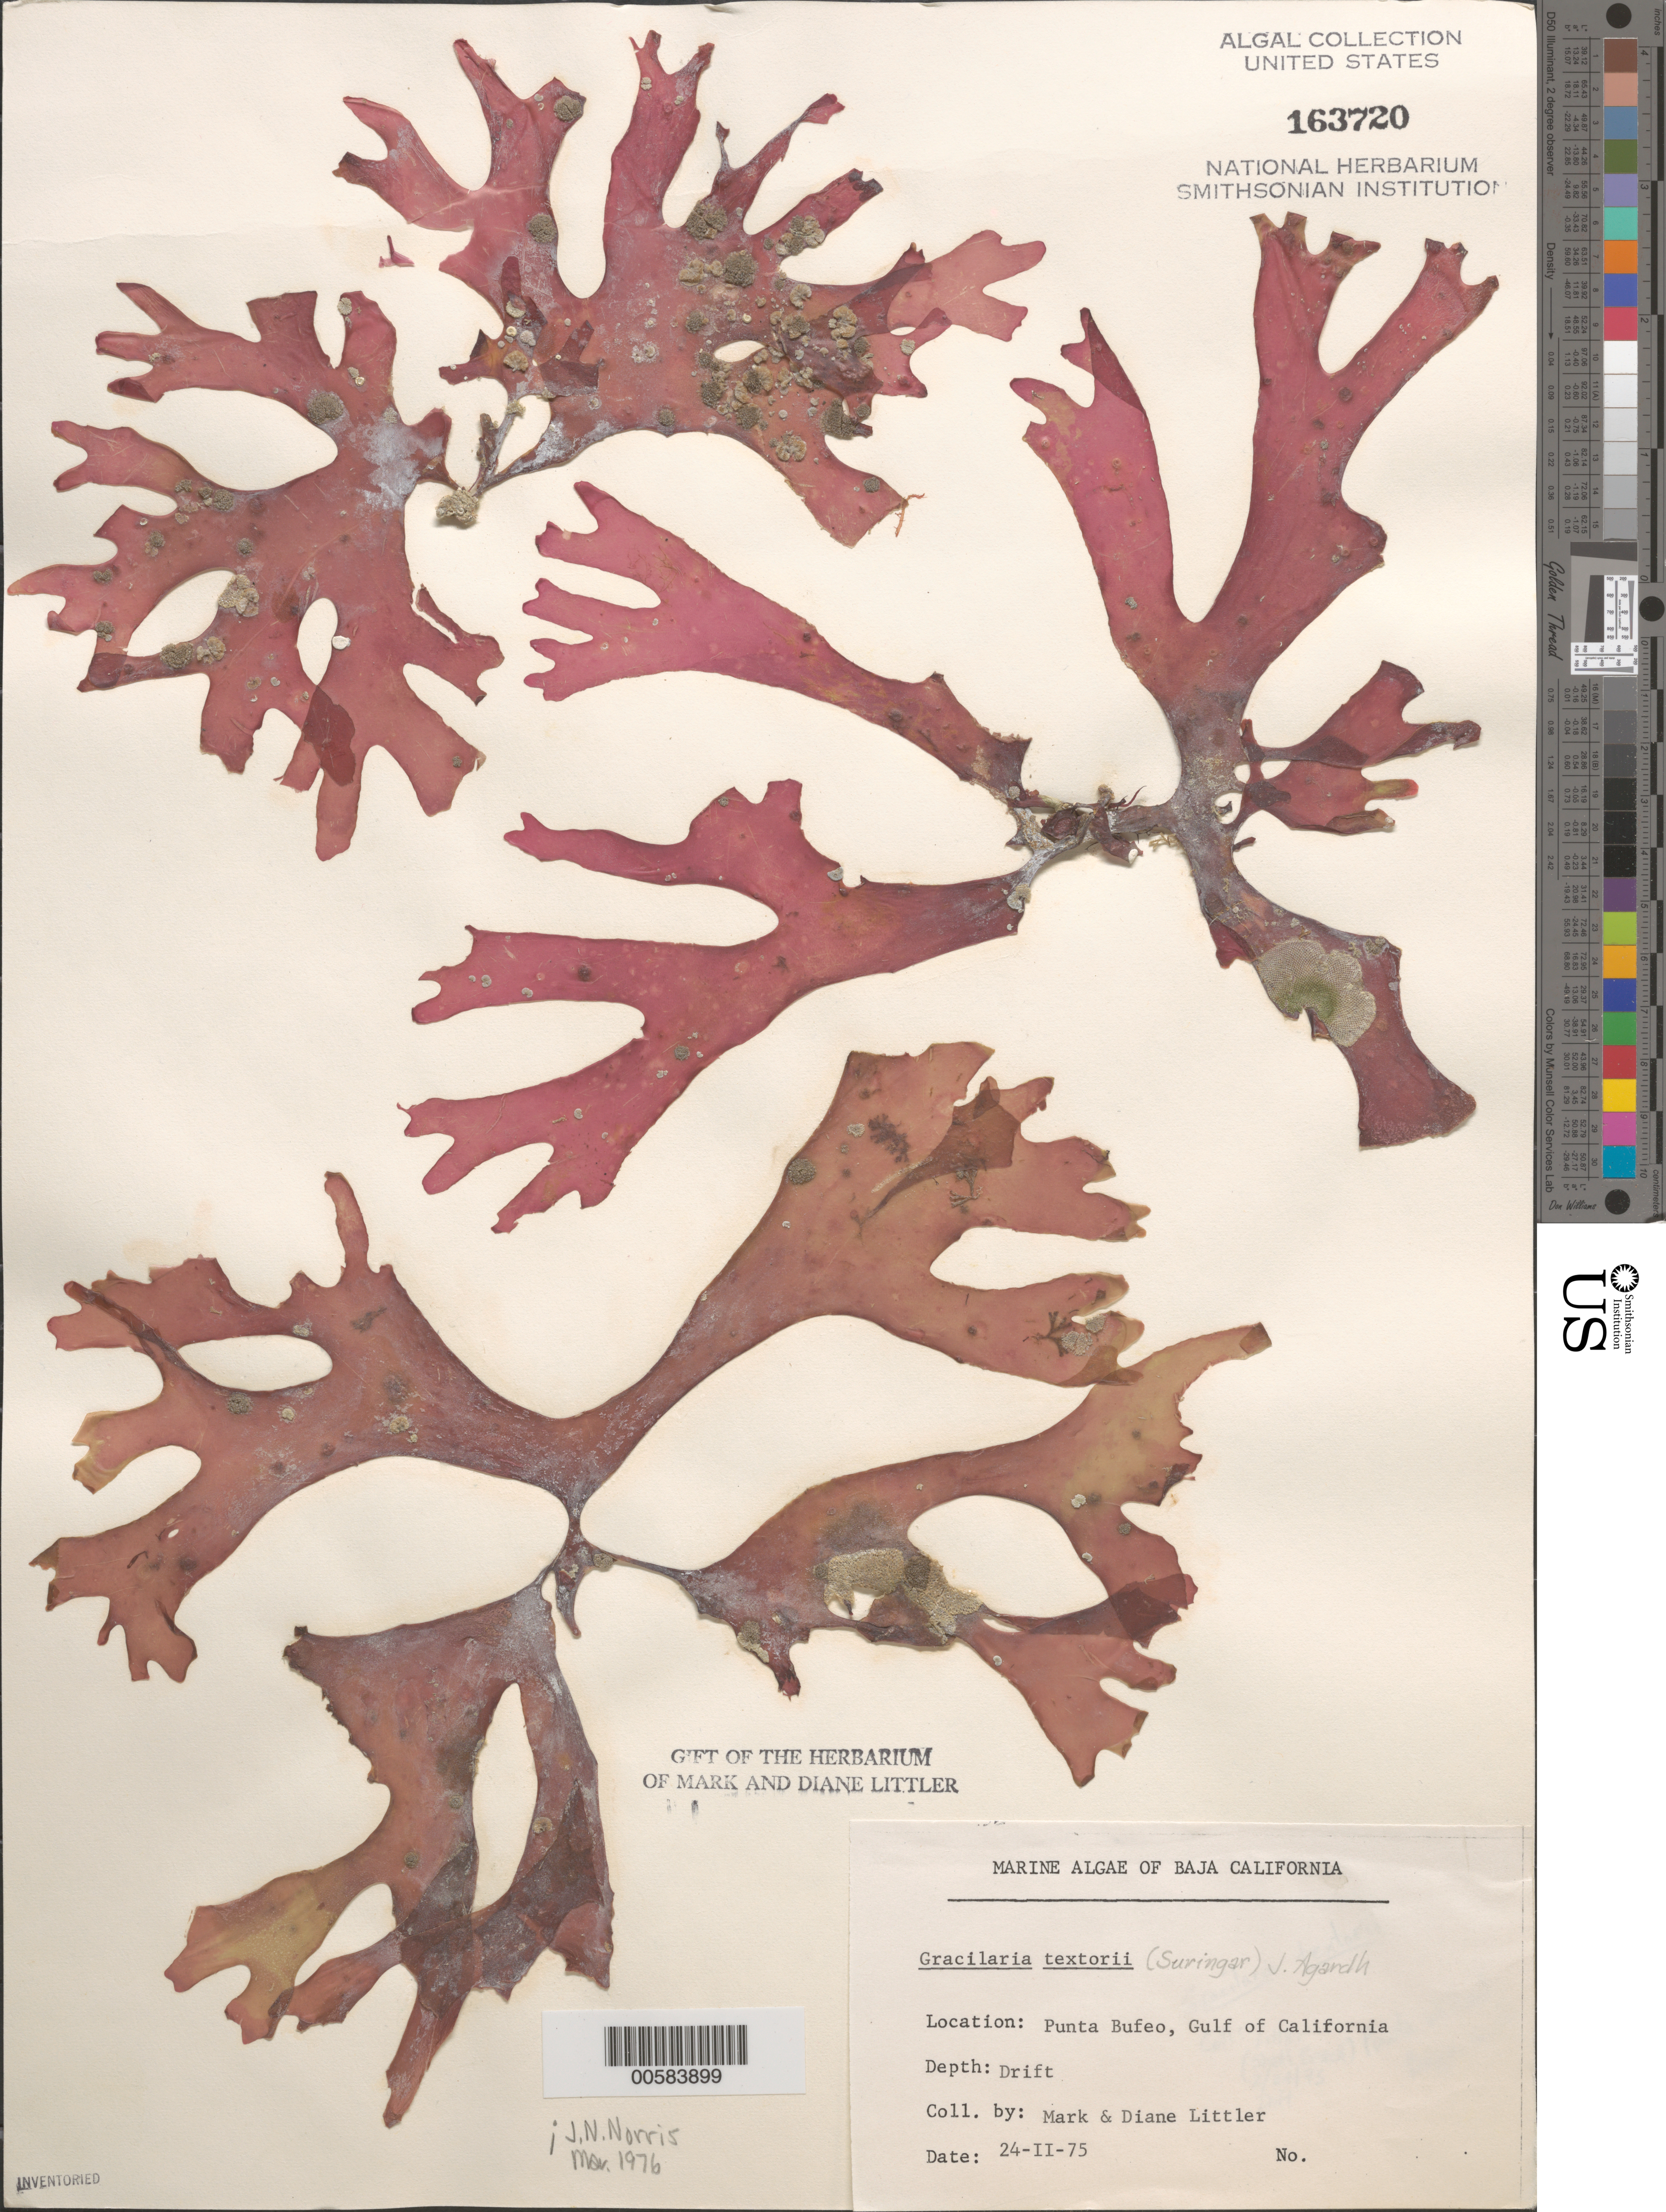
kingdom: Plantae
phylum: Rhodophyta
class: Florideophyceae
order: Gracilariales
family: Gracilariaceae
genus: Gracilaria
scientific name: Gracilaria textorii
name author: (Suringar) De Toni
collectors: M. M. Littler & D. S. Littler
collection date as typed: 24 Feb 1975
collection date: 1975-02-24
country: Mexico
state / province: Baja California Norte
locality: Punta Bufeo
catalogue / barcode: US 163720